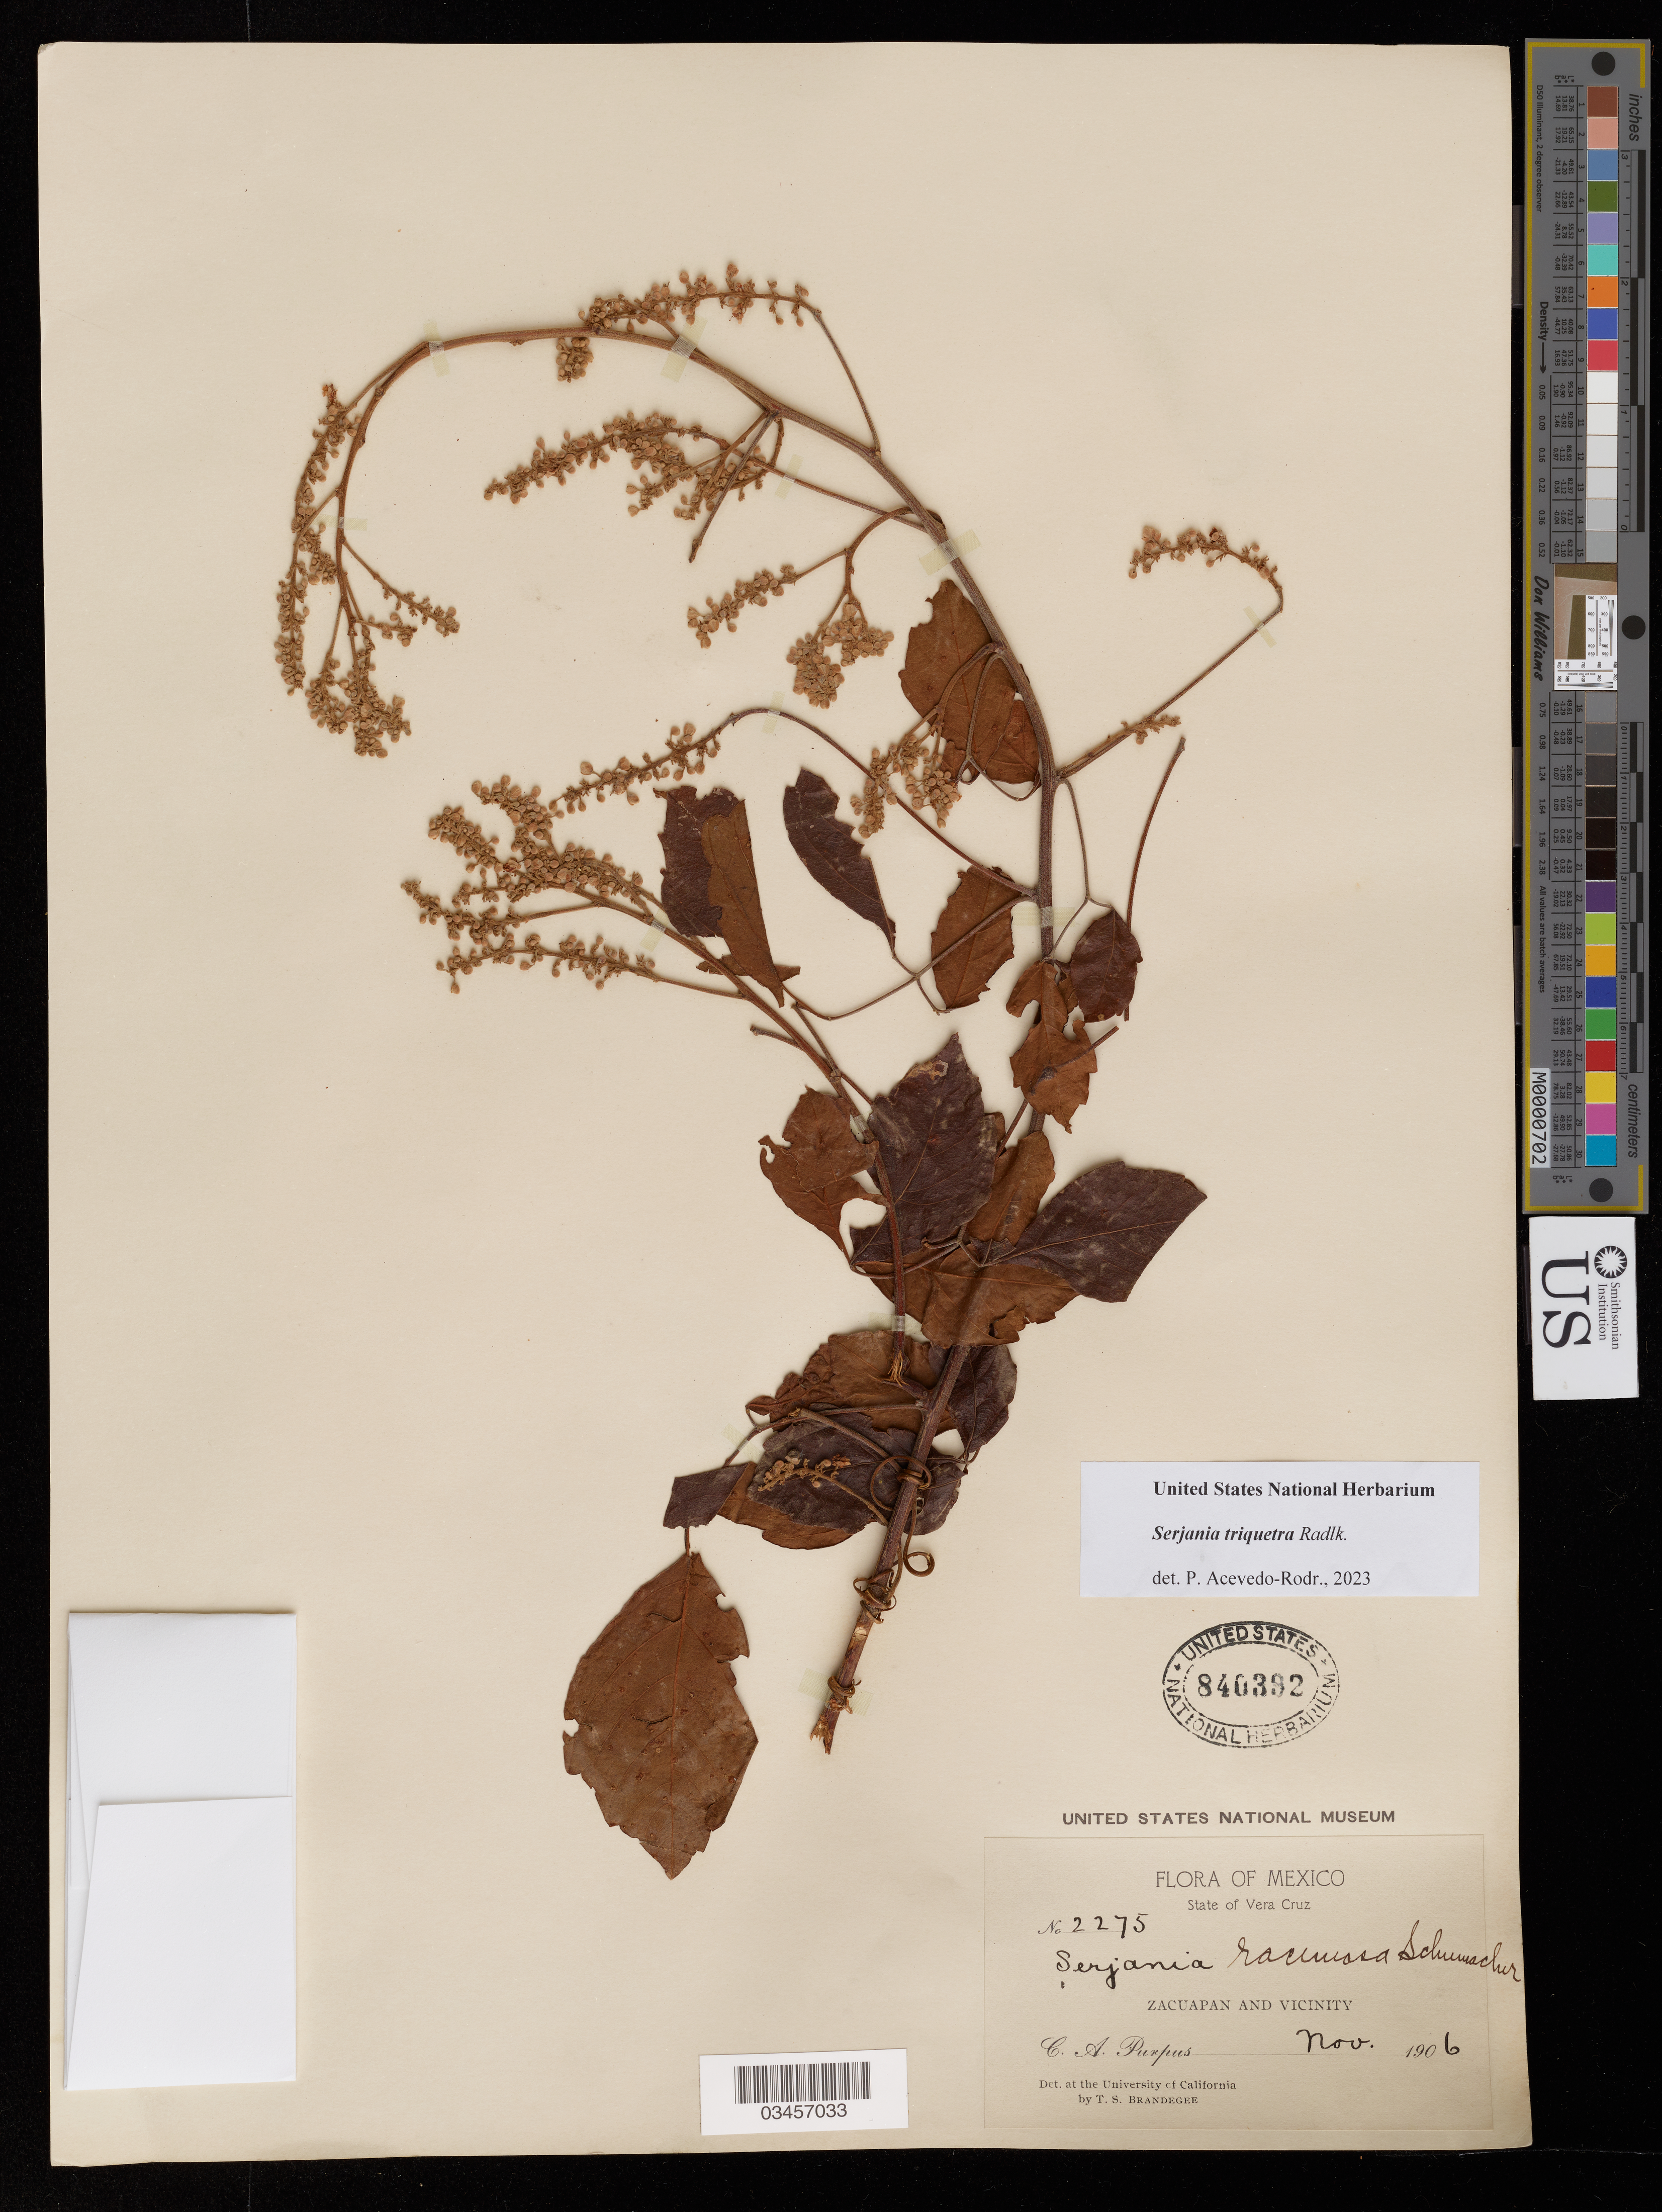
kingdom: Plantae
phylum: Tracheophyta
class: Magnoliopsida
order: Sapindales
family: Sapindaceae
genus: Serjania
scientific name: Serjania triquetra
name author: Radlk.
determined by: Acevedo-Rodriguez, P., (US), Smithsonian Institution - National Museum of Natural History (UNITED STATES)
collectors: C. A. Purpus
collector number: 2275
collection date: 1906-11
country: Mexico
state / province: Veracruz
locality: Zacuapan and vicinity.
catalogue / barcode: US 840392